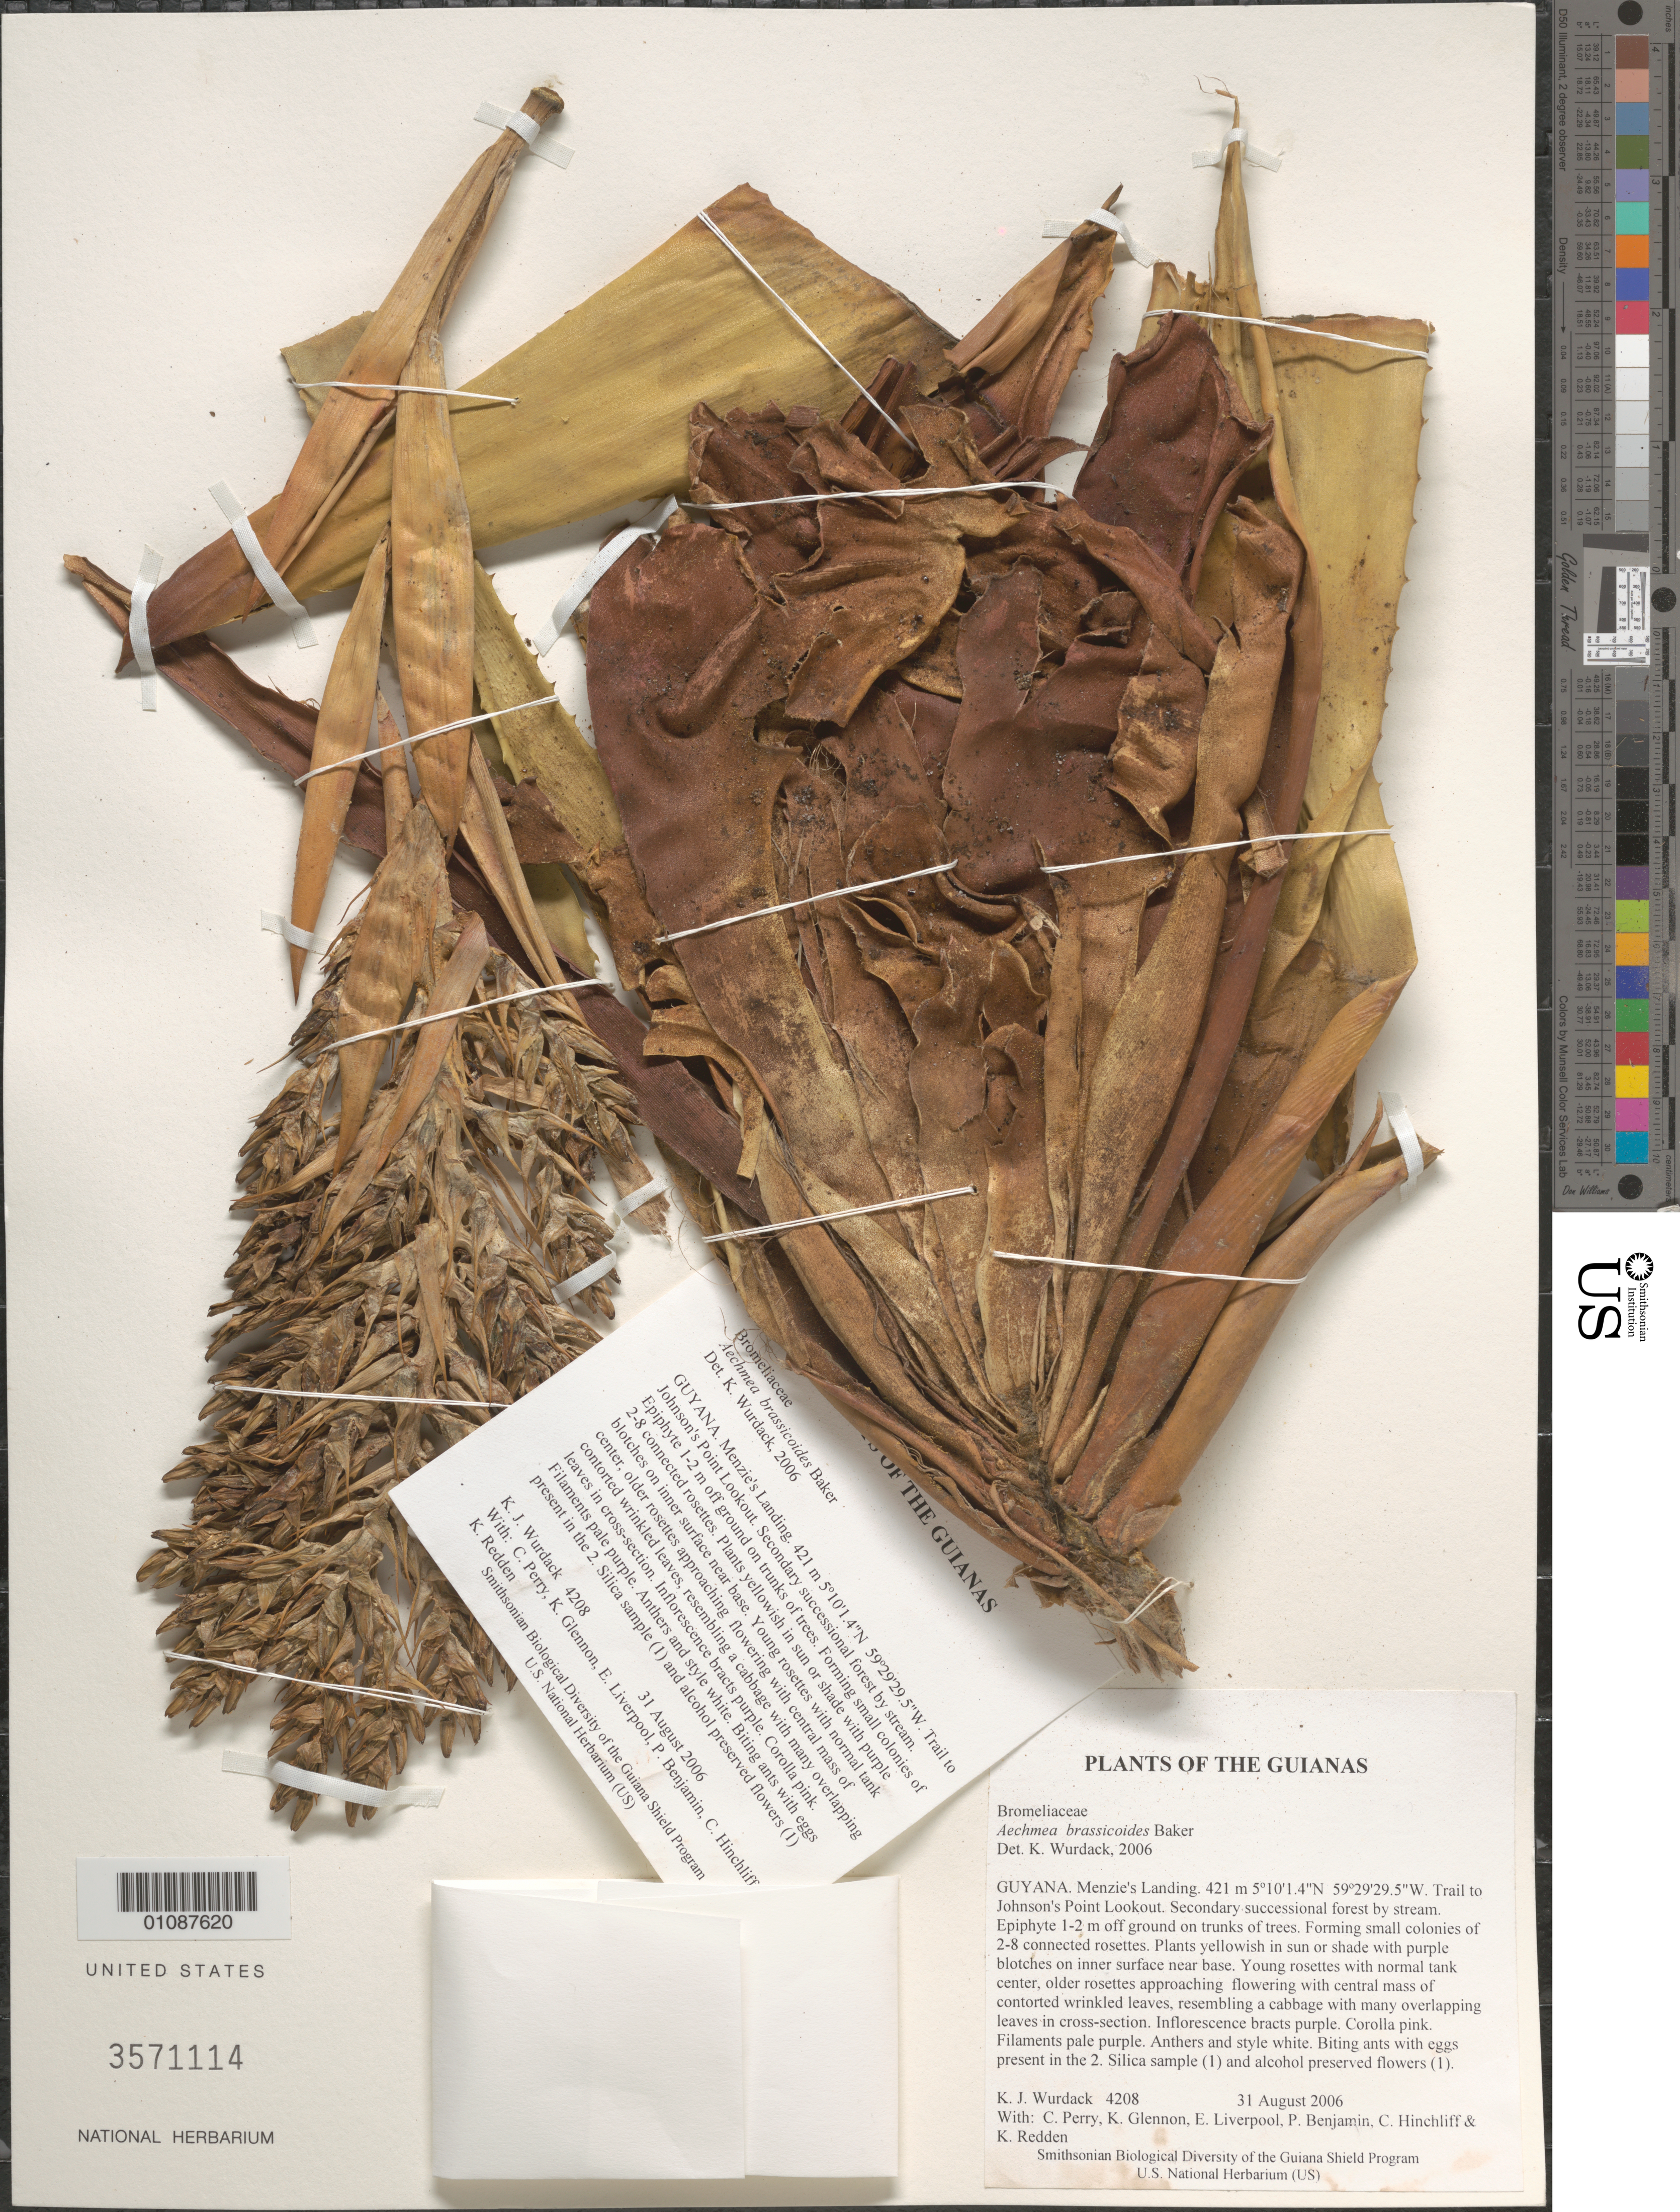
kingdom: Plantae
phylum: Tracheophyta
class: Liliopsida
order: Poales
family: Bromeliaceae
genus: Aechmea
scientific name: Aechmea brassicoides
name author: Baker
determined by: Wurdack, Kenneth J., (US), Smithsonian Institution - National Museum of Natural History (UNITED STATES)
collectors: K. Wurdack, C. Perry, K. Glennon, E. Liverpool, P. Benjamin, C. E. Hinchliff & K. M. Redden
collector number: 4208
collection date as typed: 31 August 2006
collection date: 2006-08-31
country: Guyana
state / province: Potaro-Siparuni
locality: Menzie's Landing. Trail to Johnson's Point Lookout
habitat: Secondary successional forest by stream.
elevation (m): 421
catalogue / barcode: US 3571114